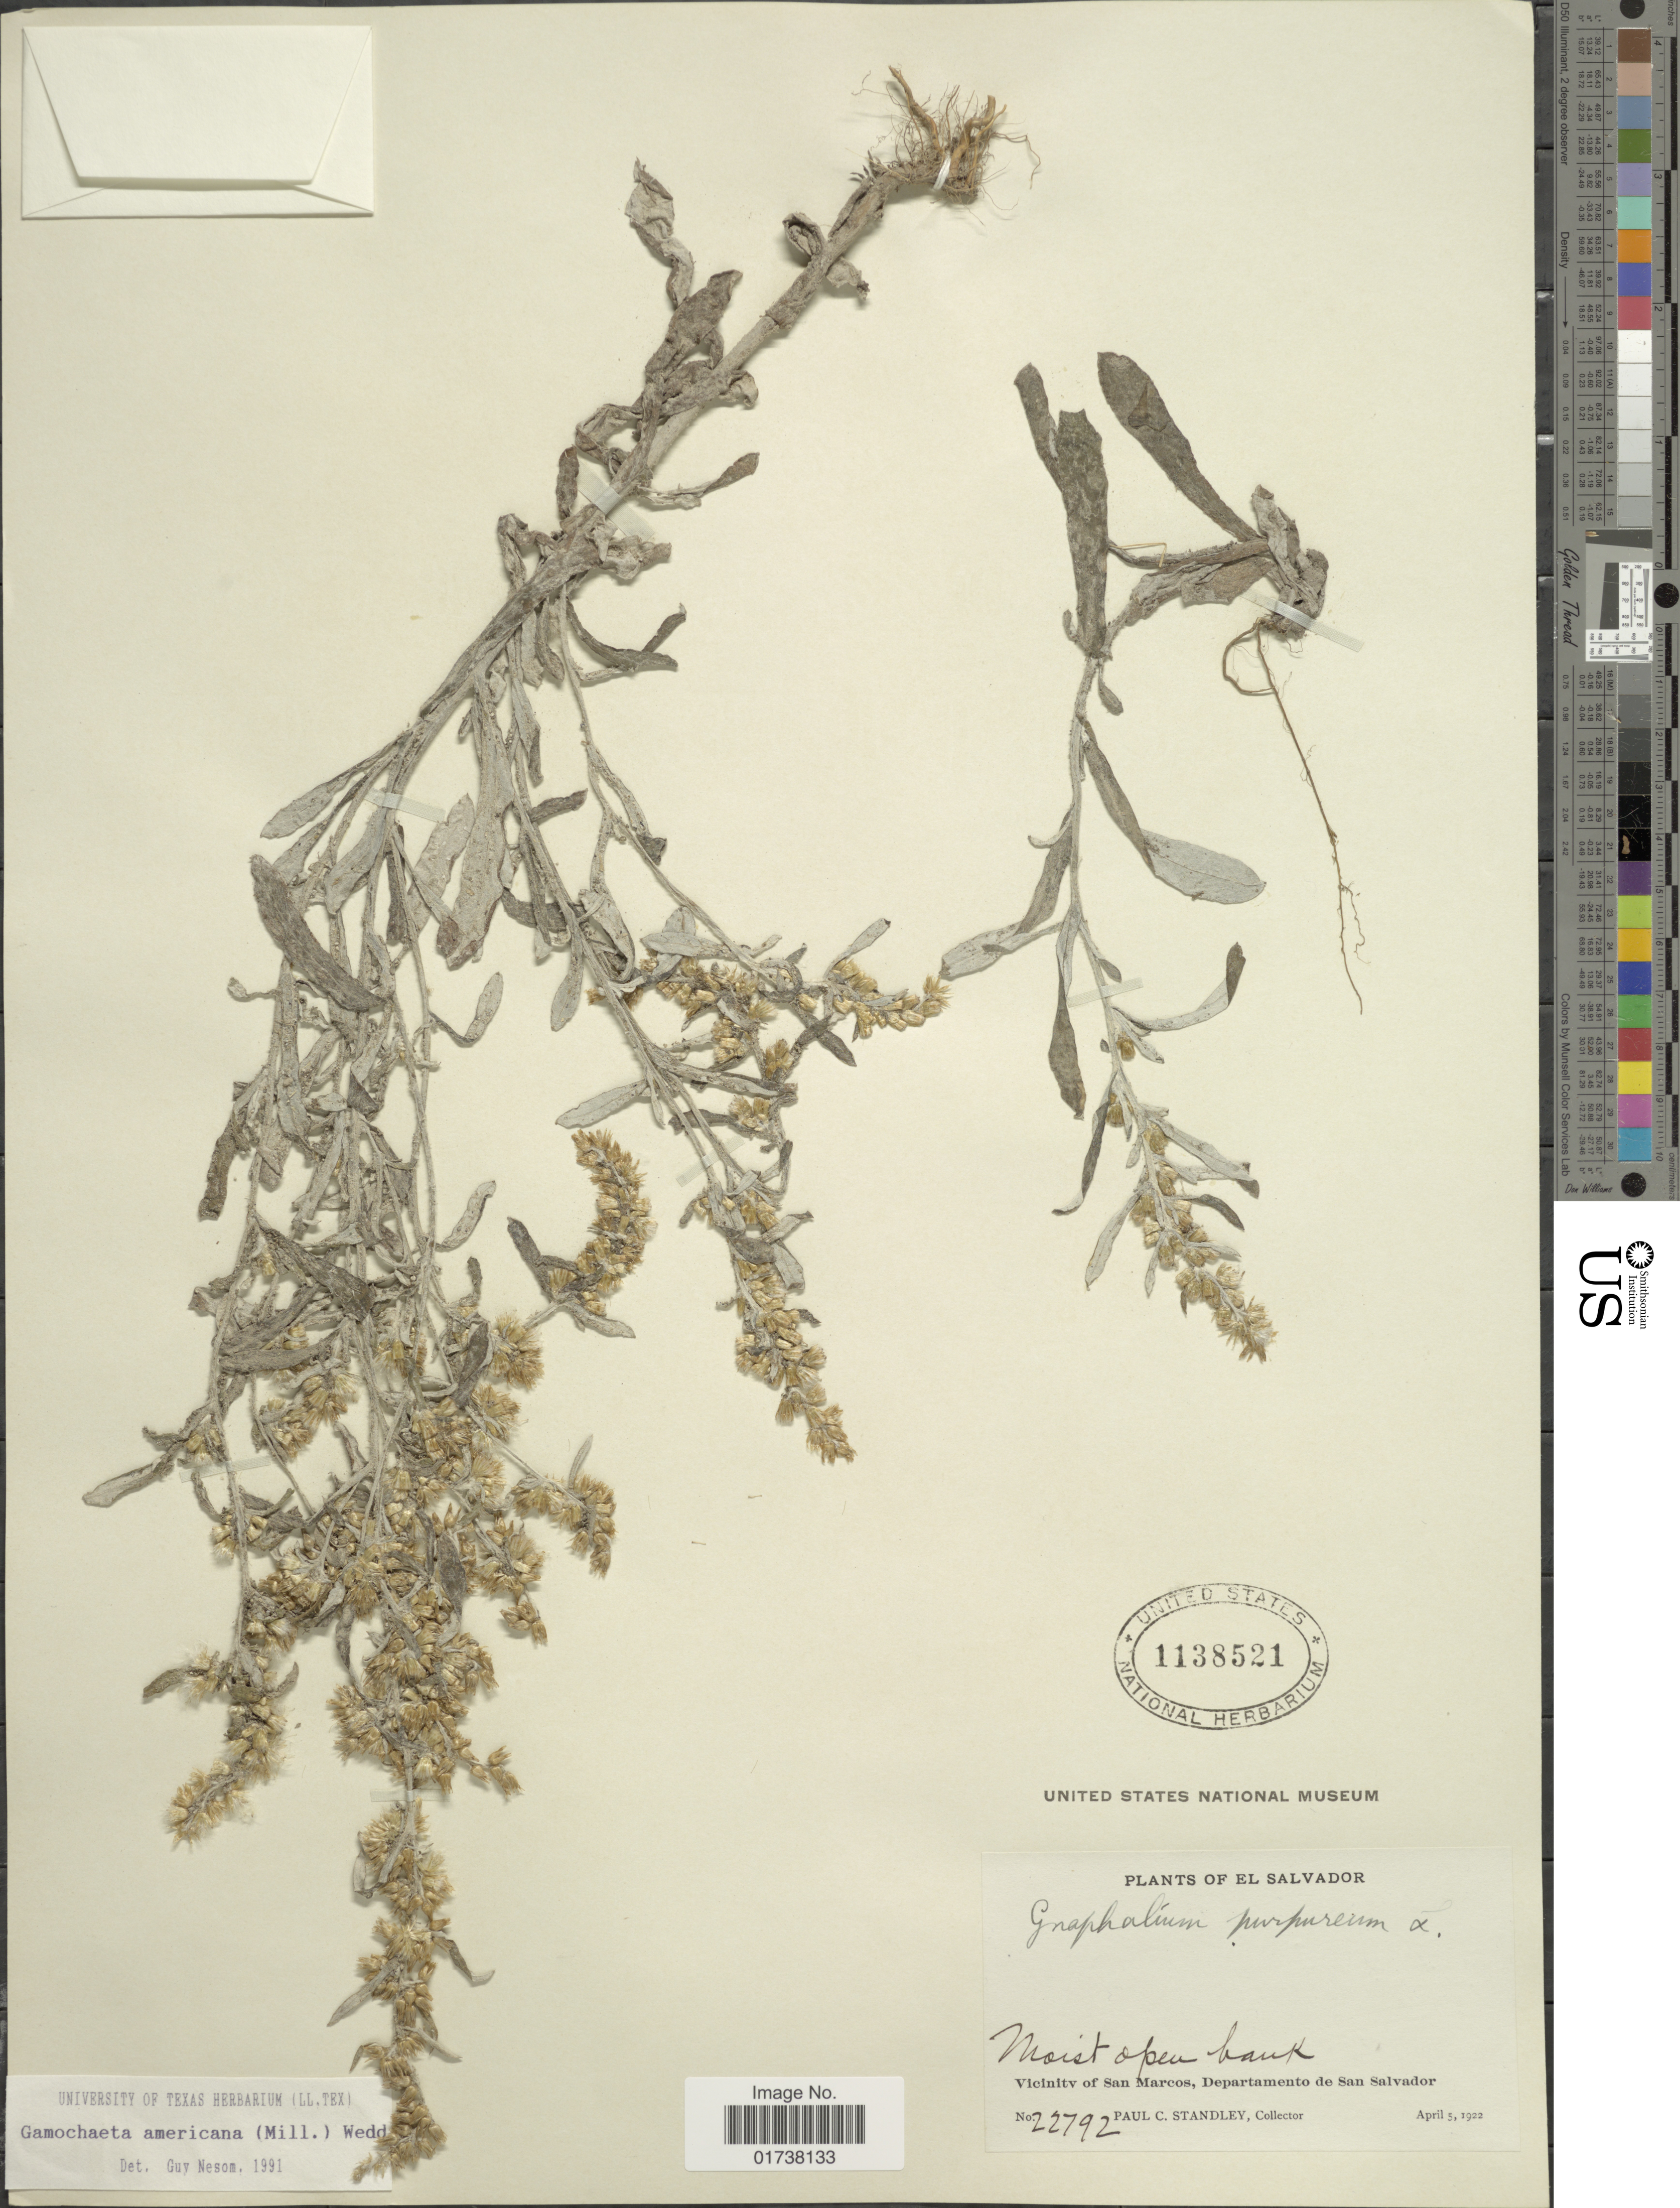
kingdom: Plantae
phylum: Tracheophyta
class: Magnoliopsida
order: Asterales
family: Asteraceae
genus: Gamochaeta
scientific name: Gamochaeta americana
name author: (Mill.) Wedd.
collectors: P. C. Standley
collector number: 22792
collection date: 1922-04-05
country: El Salvador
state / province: San Salvador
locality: Vicinity of San Macros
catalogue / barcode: US 1138521